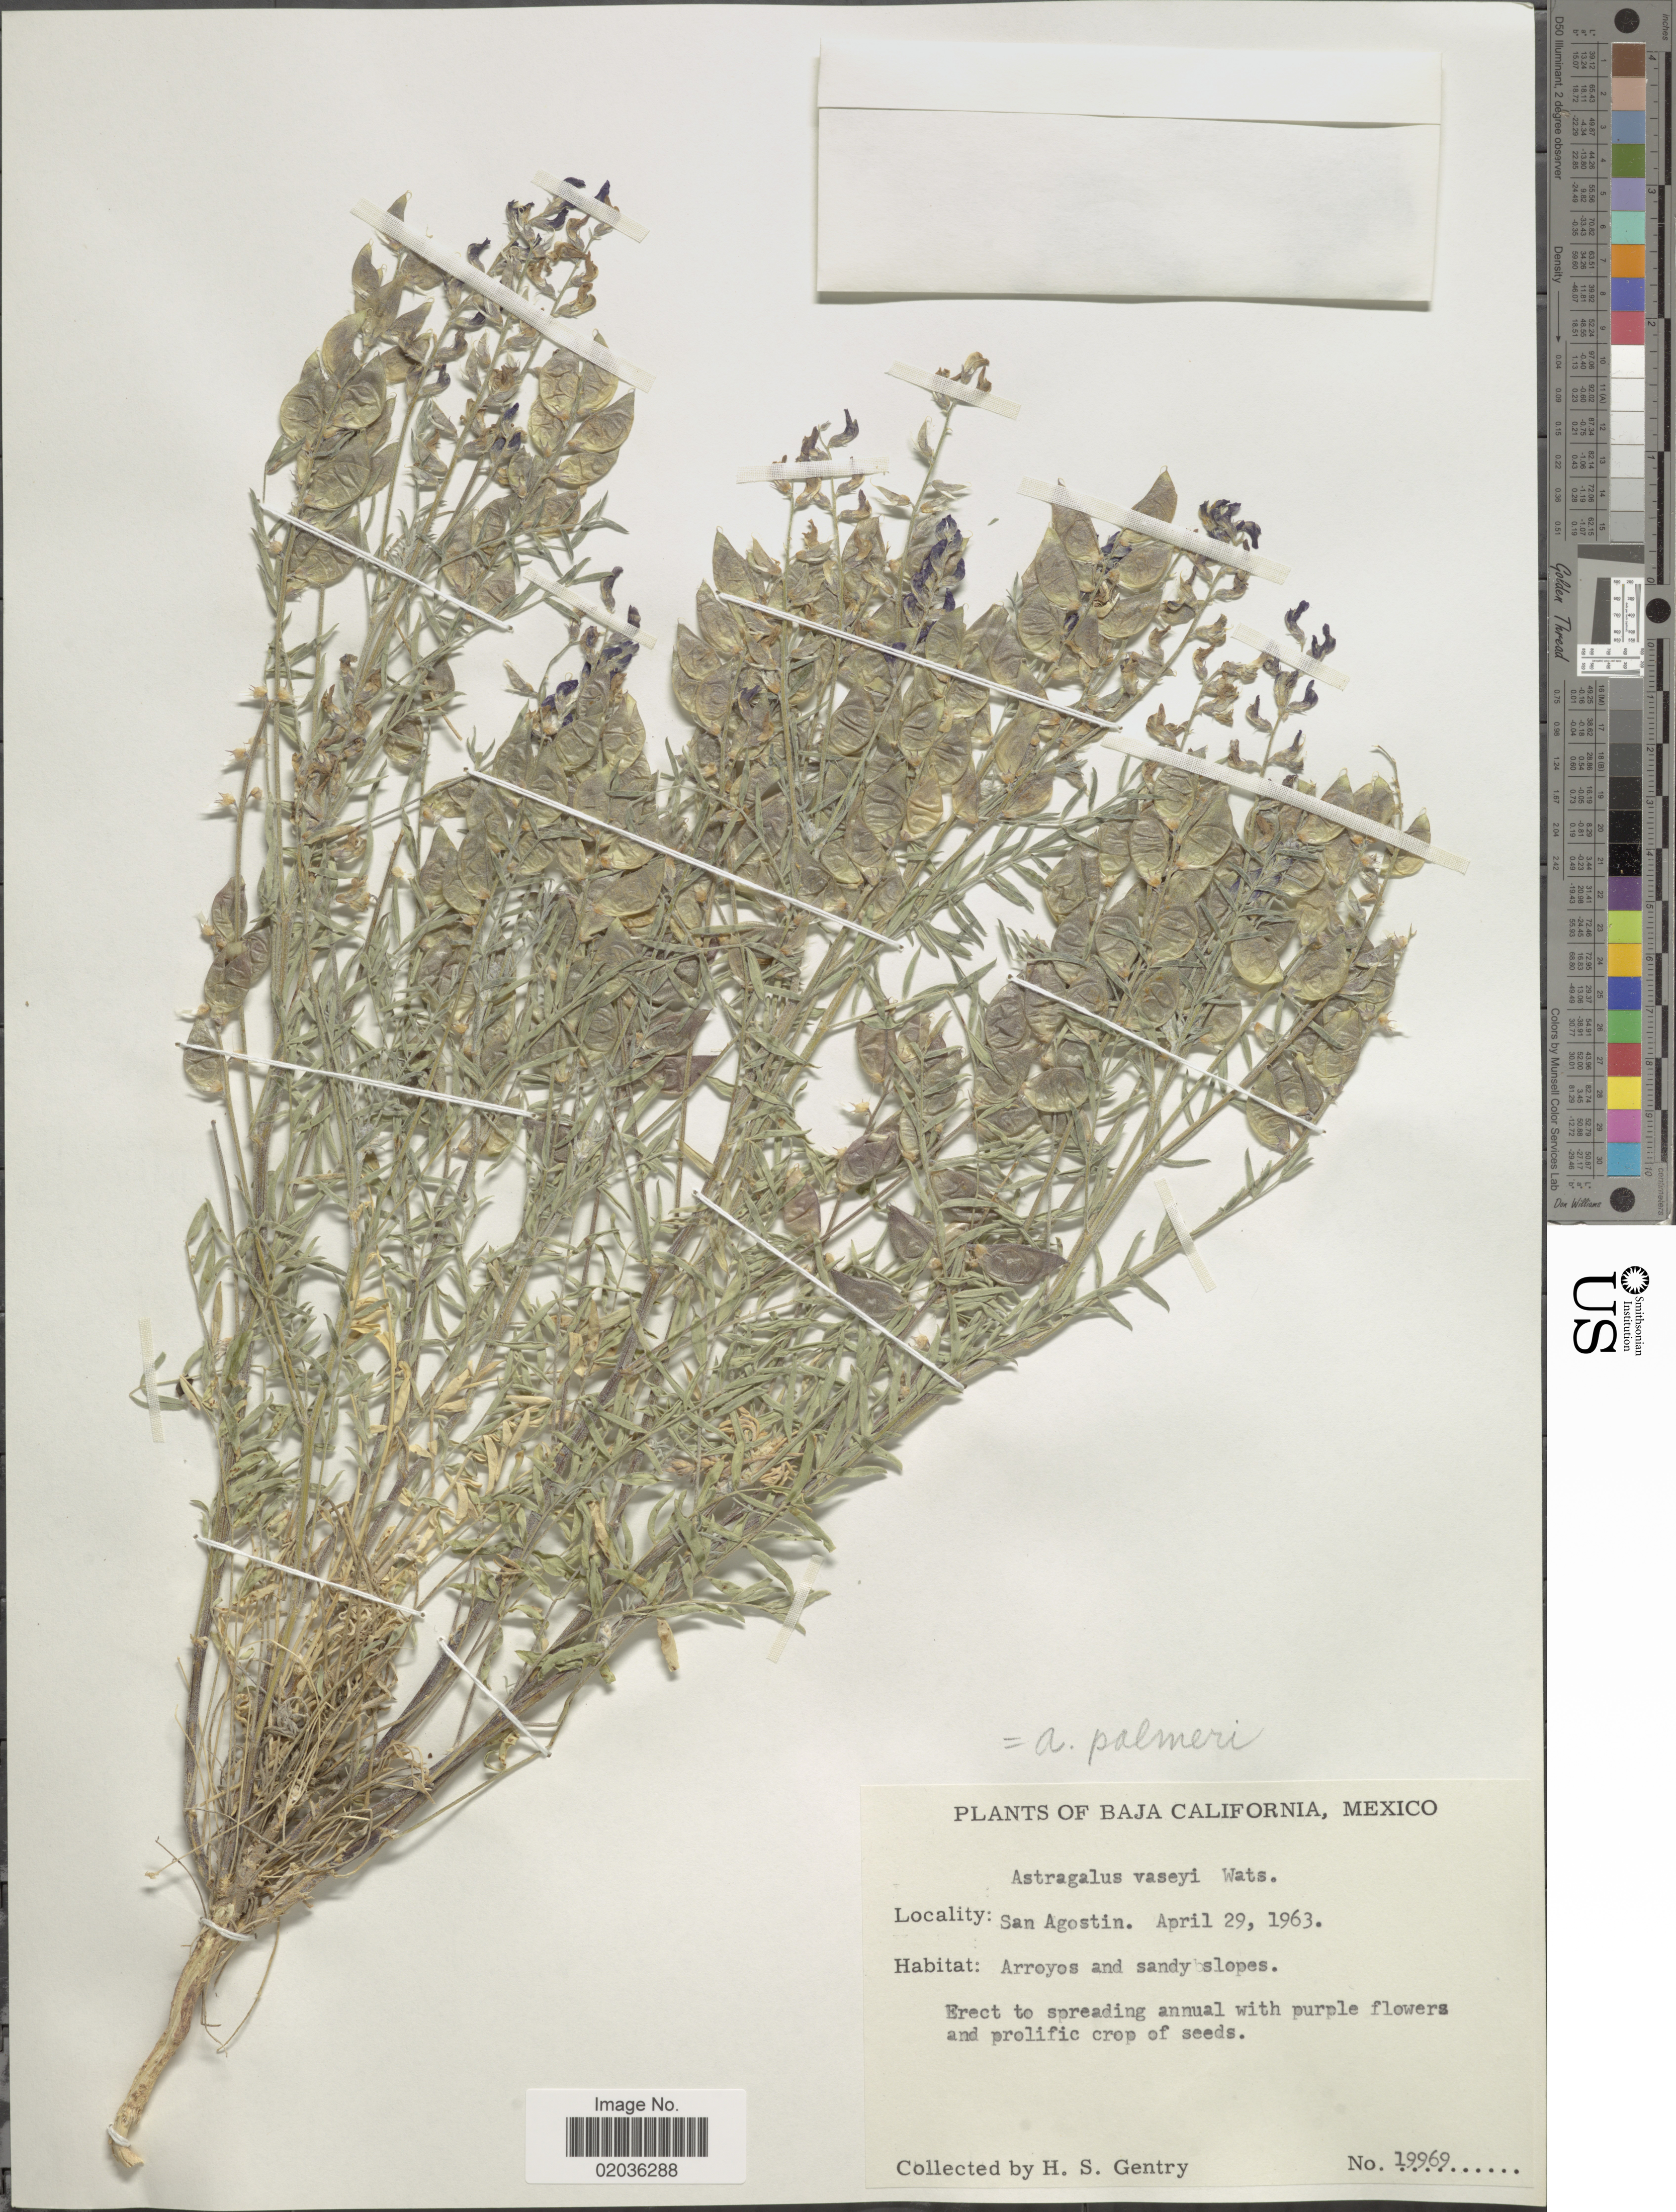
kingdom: Plantae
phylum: Tracheophyta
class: Magnoliopsida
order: Fabales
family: Fabaceae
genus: Astragalus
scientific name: Astragalus palmeri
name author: A. Gray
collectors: H. S. Gentry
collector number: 19969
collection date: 1963-04-29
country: Mexico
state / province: Baja California Sur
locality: San Agostin.